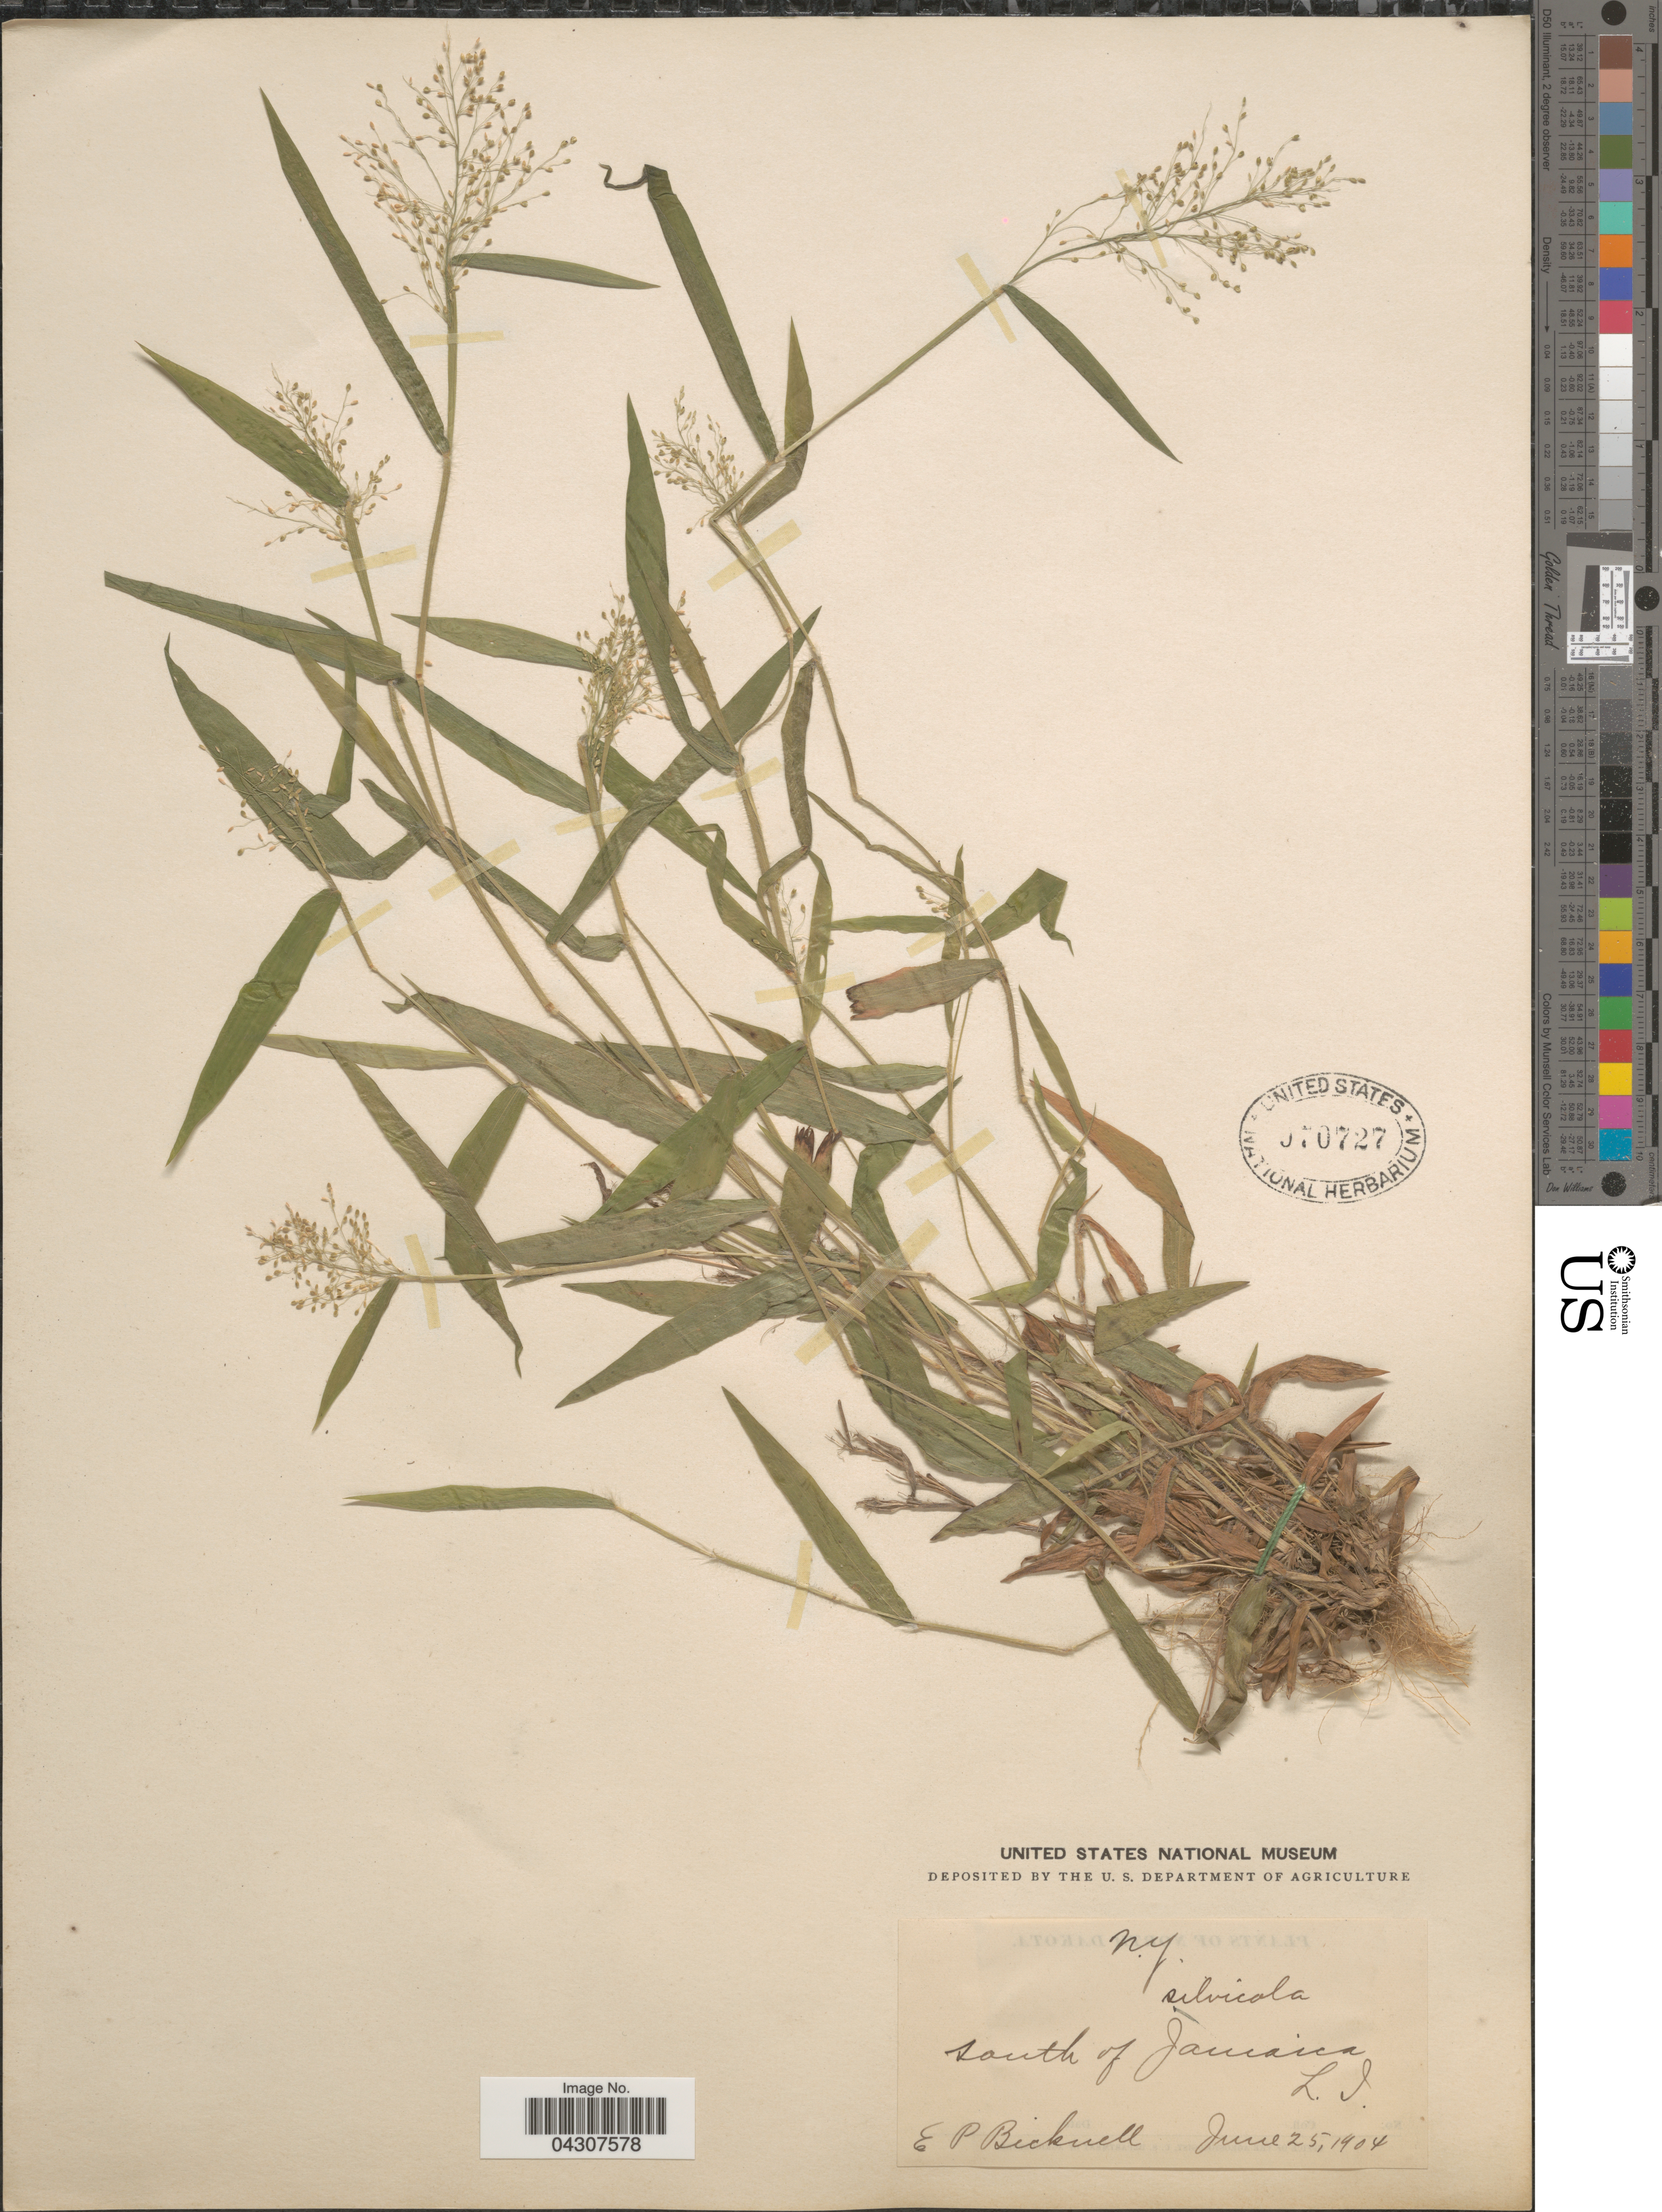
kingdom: Plantae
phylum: Tracheophyta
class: Liliopsida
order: Poales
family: Poaceae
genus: Dichanthelium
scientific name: Dichanthelium acuminatum var. acuminatum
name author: (Sw.) Gould & C.A. Clark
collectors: E. P. Bicknell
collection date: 1904-06-25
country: United States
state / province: New York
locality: South of Jamaica. L. I.